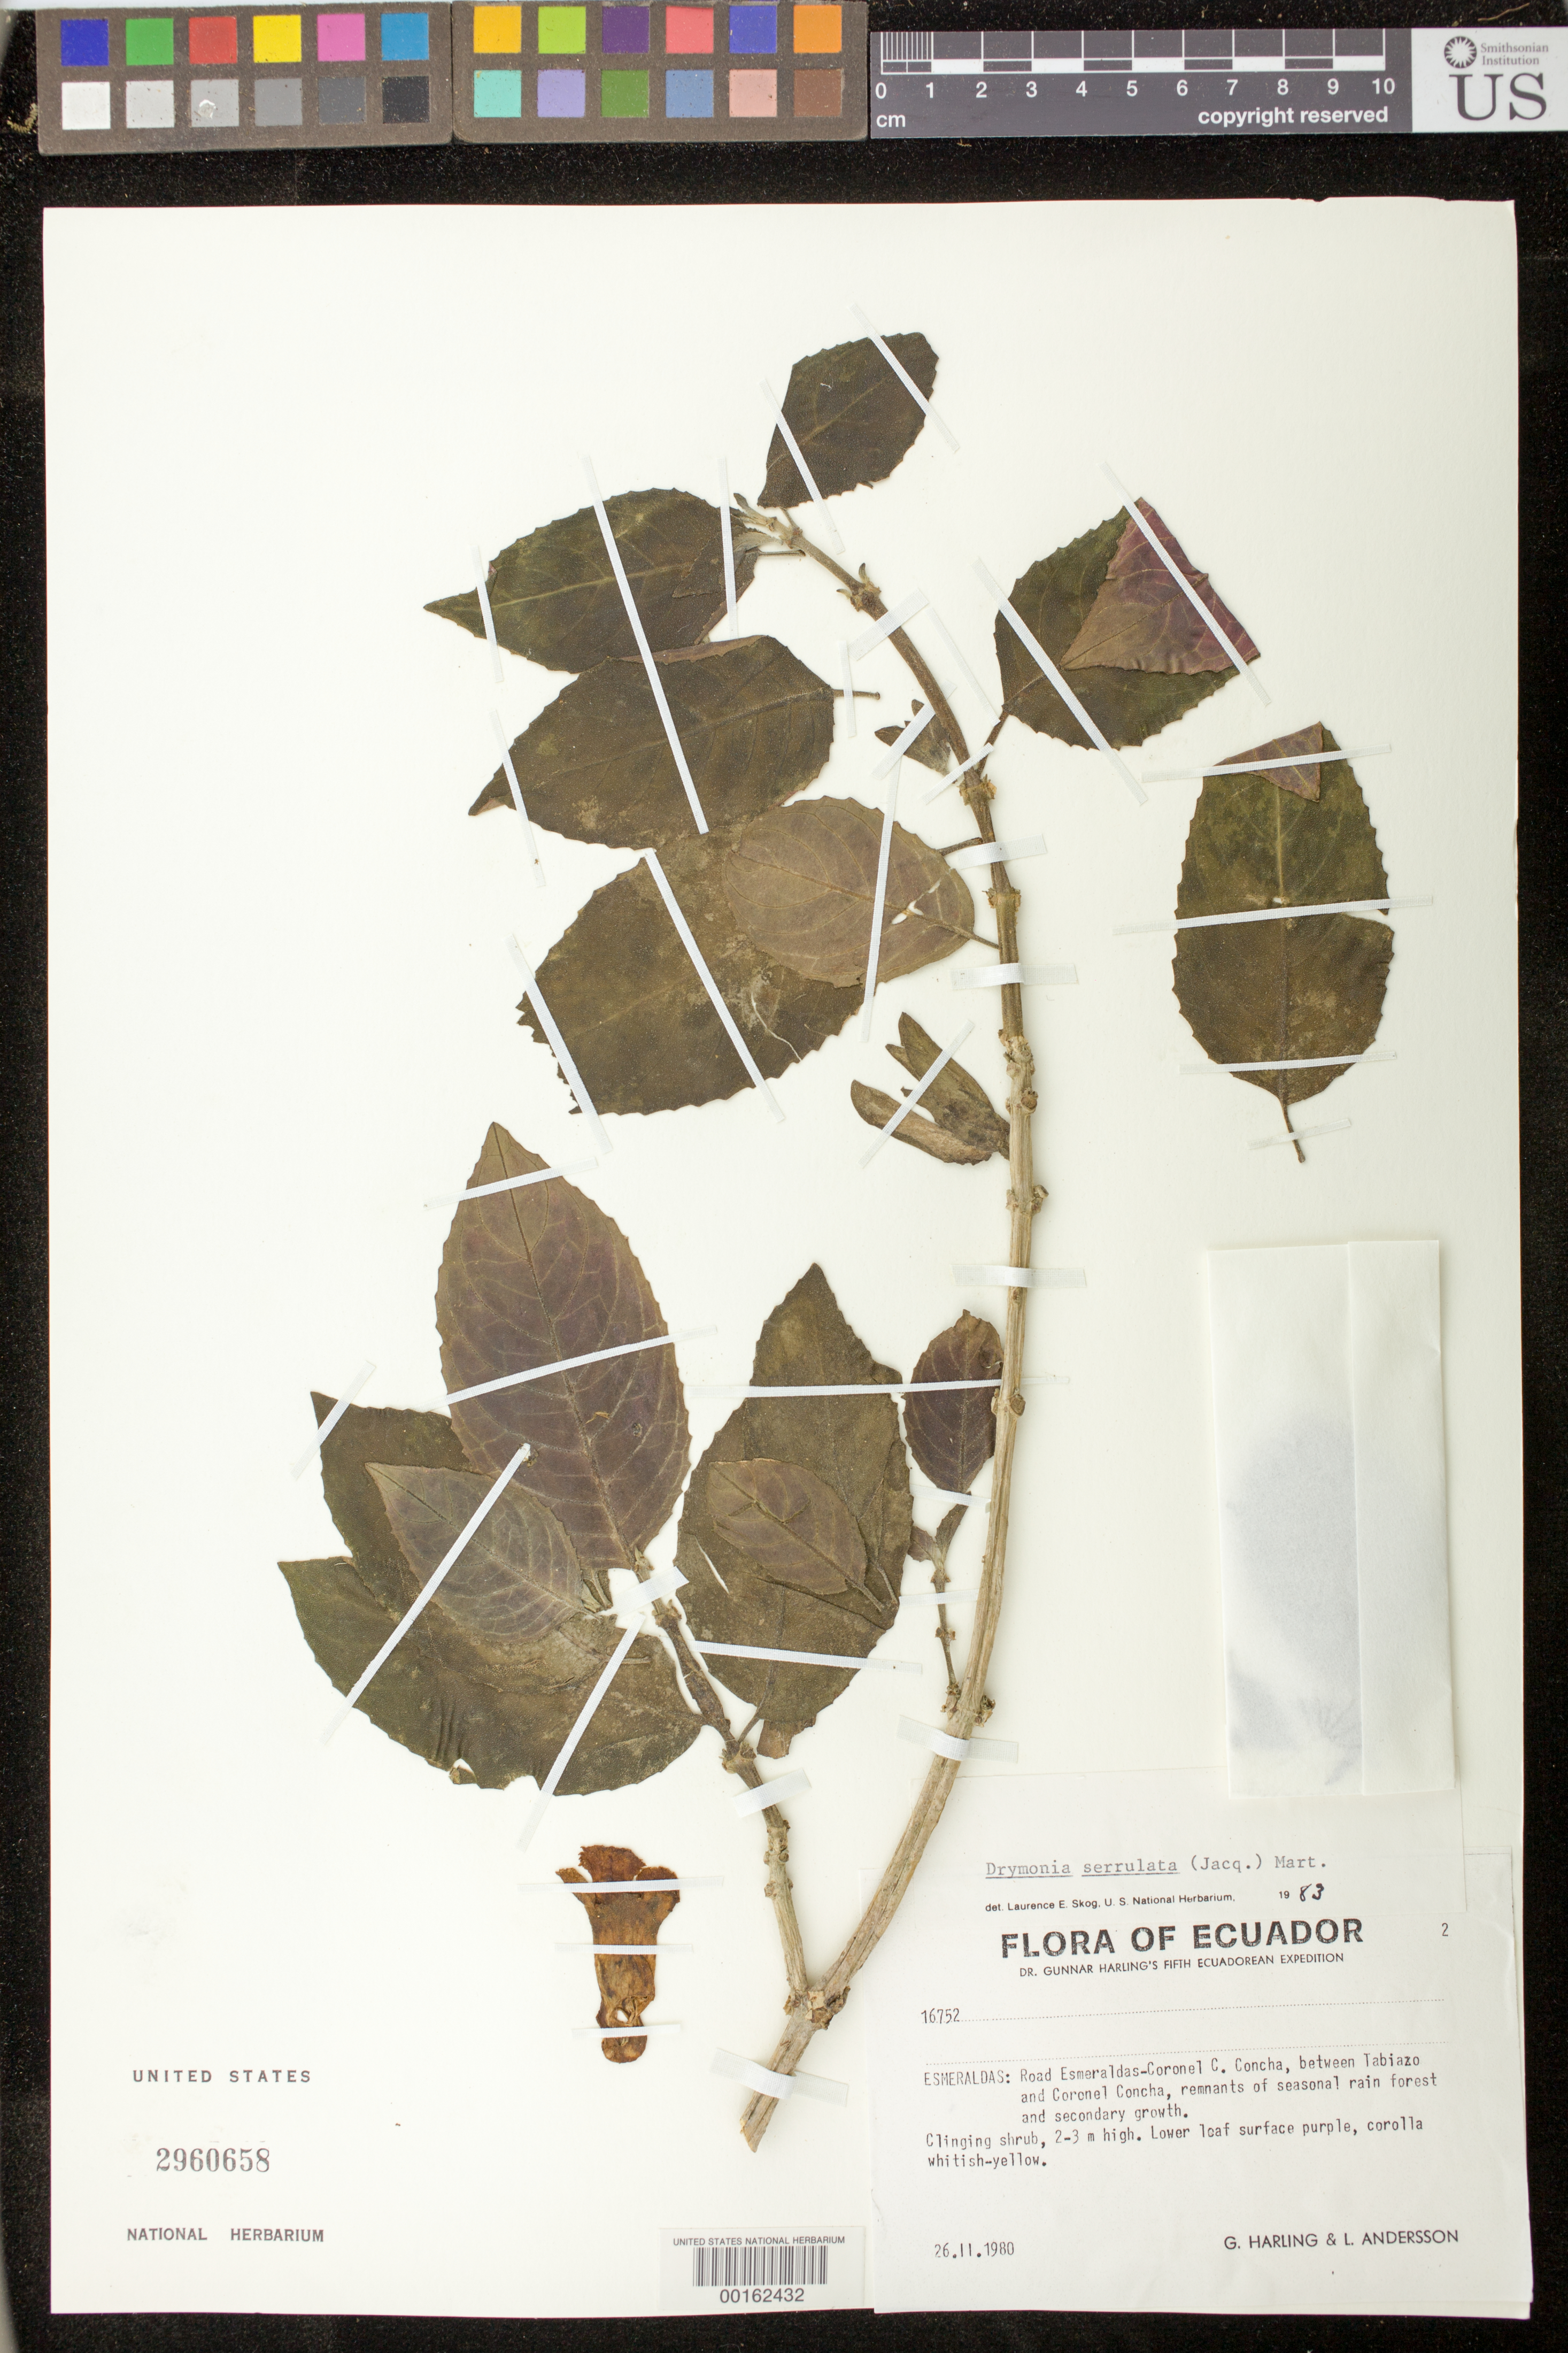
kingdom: Plantae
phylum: Tracheophyta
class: Magnoliopsida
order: Lamiales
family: Gesneriaceae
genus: Drymonia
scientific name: Drymonia serrulata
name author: (Jacq.) Mart.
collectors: G. Harling & L. Andersson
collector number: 16752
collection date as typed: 26 Nov 1980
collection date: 1980-11-26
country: Ecuador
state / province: Esmeraldas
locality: Road Esmeraldas-Coronel C.Concha, between Tabiazo and Coronel Concha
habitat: Remnants of seasonal rain forest and secondary growth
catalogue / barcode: US 2960658